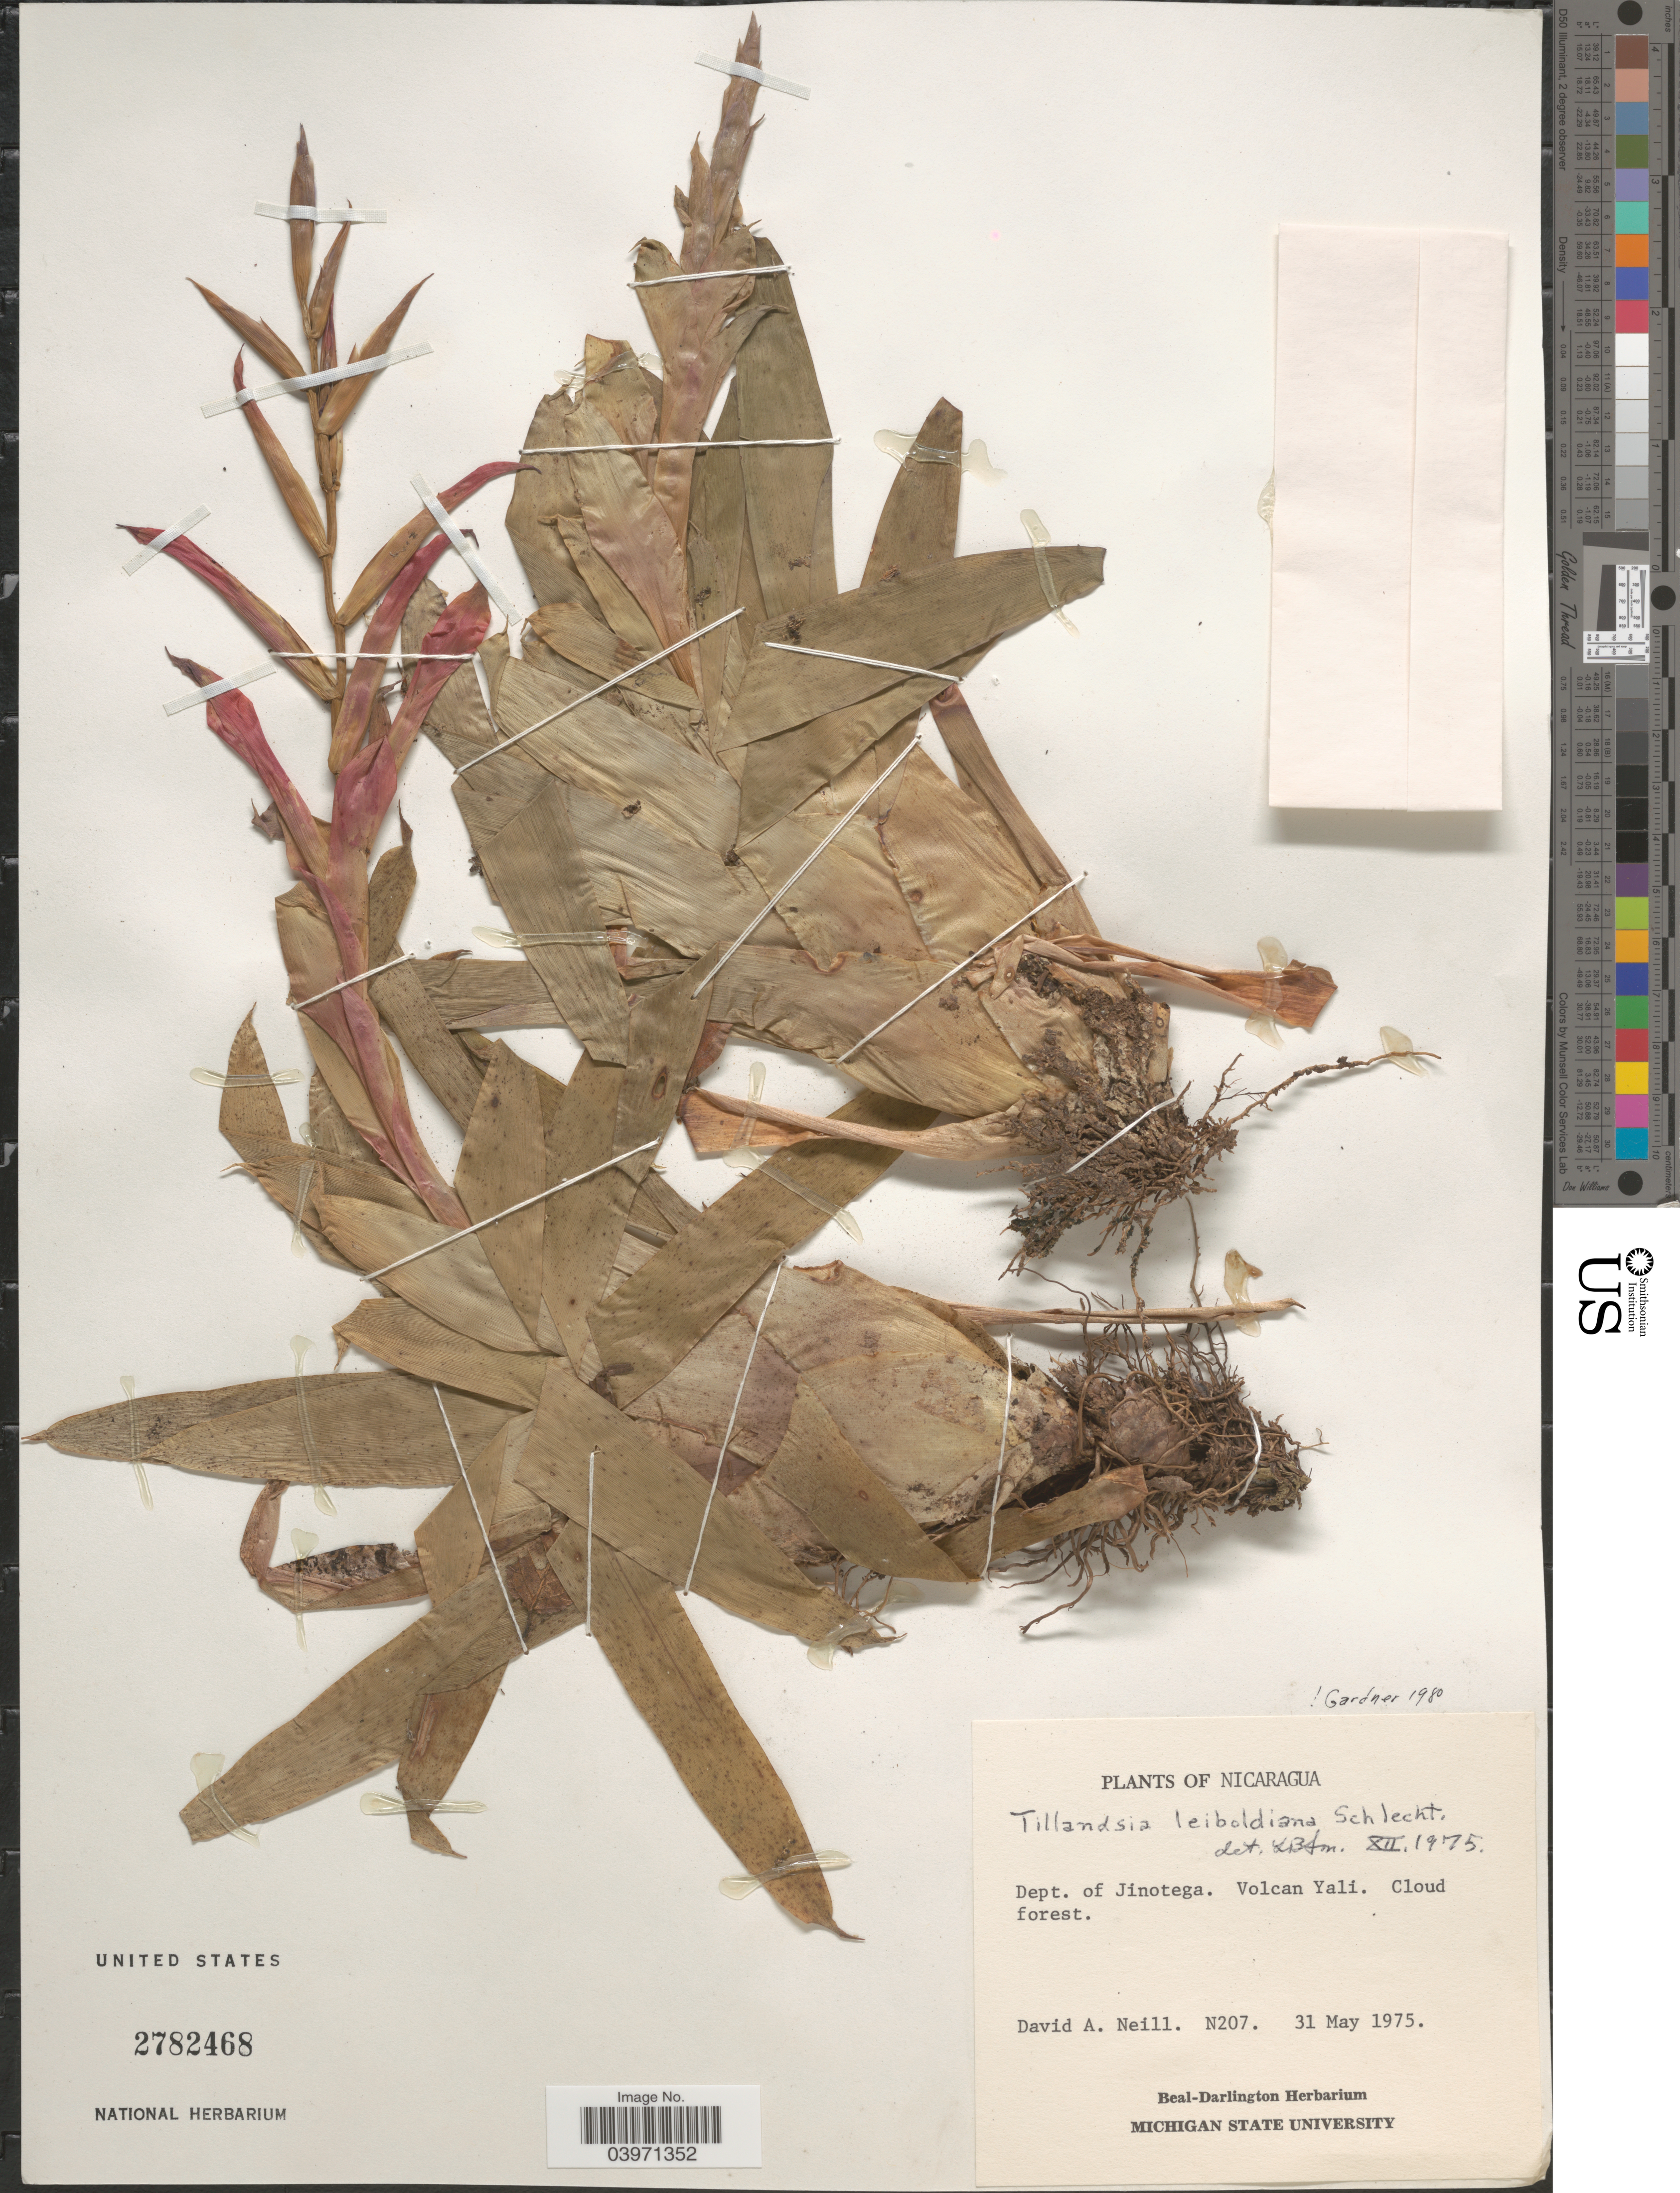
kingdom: Plantae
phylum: Tracheophyta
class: Liliopsida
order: Poales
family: Bromeliaceae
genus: Tillandsia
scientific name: Tillandsia leiboldiana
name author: Schltdl.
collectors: D. A. Neill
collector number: N207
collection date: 1975-05-31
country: Nicaragua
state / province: Jinotega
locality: Dept. of Jinotega. Volcan Yali.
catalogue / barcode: US 2782468